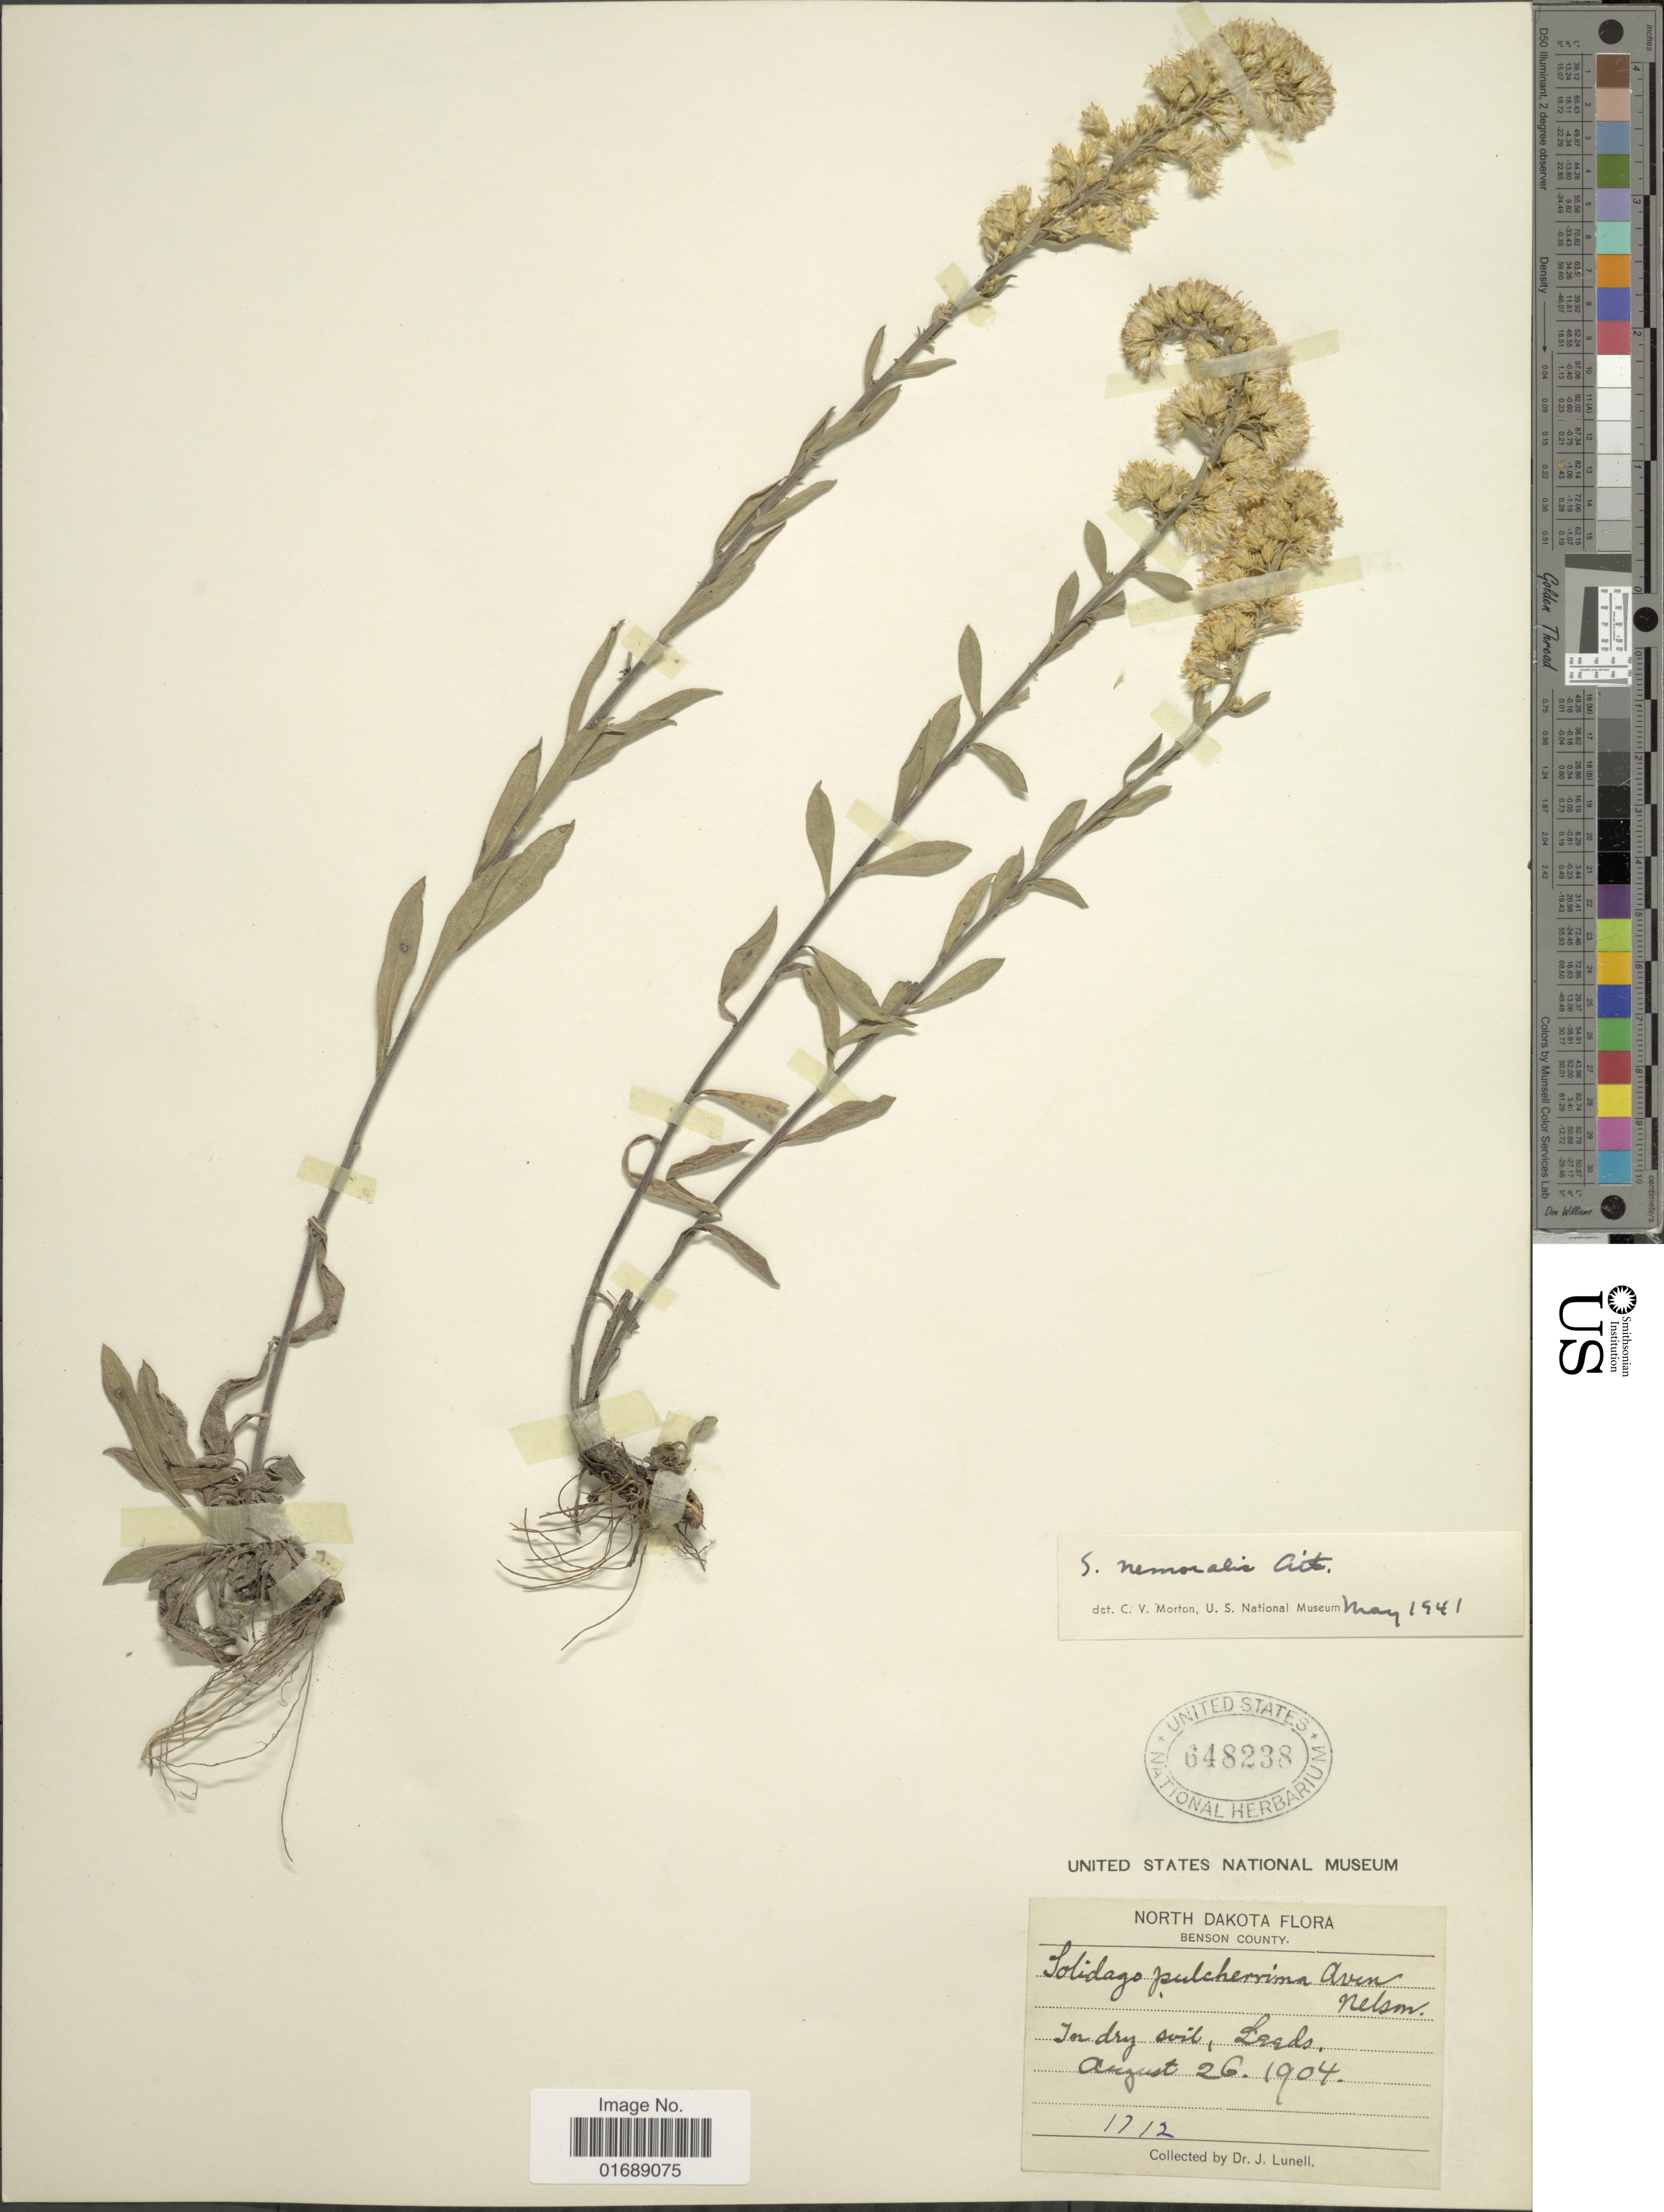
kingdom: Plantae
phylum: Tracheophyta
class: Magnoliopsida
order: Asterales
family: Asteraceae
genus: Solidago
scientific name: Solidago nemoralis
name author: Aiton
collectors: J. Lunell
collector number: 1712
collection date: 1904-08-26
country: United States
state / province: North Dakota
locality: Benson County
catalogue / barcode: US 648238